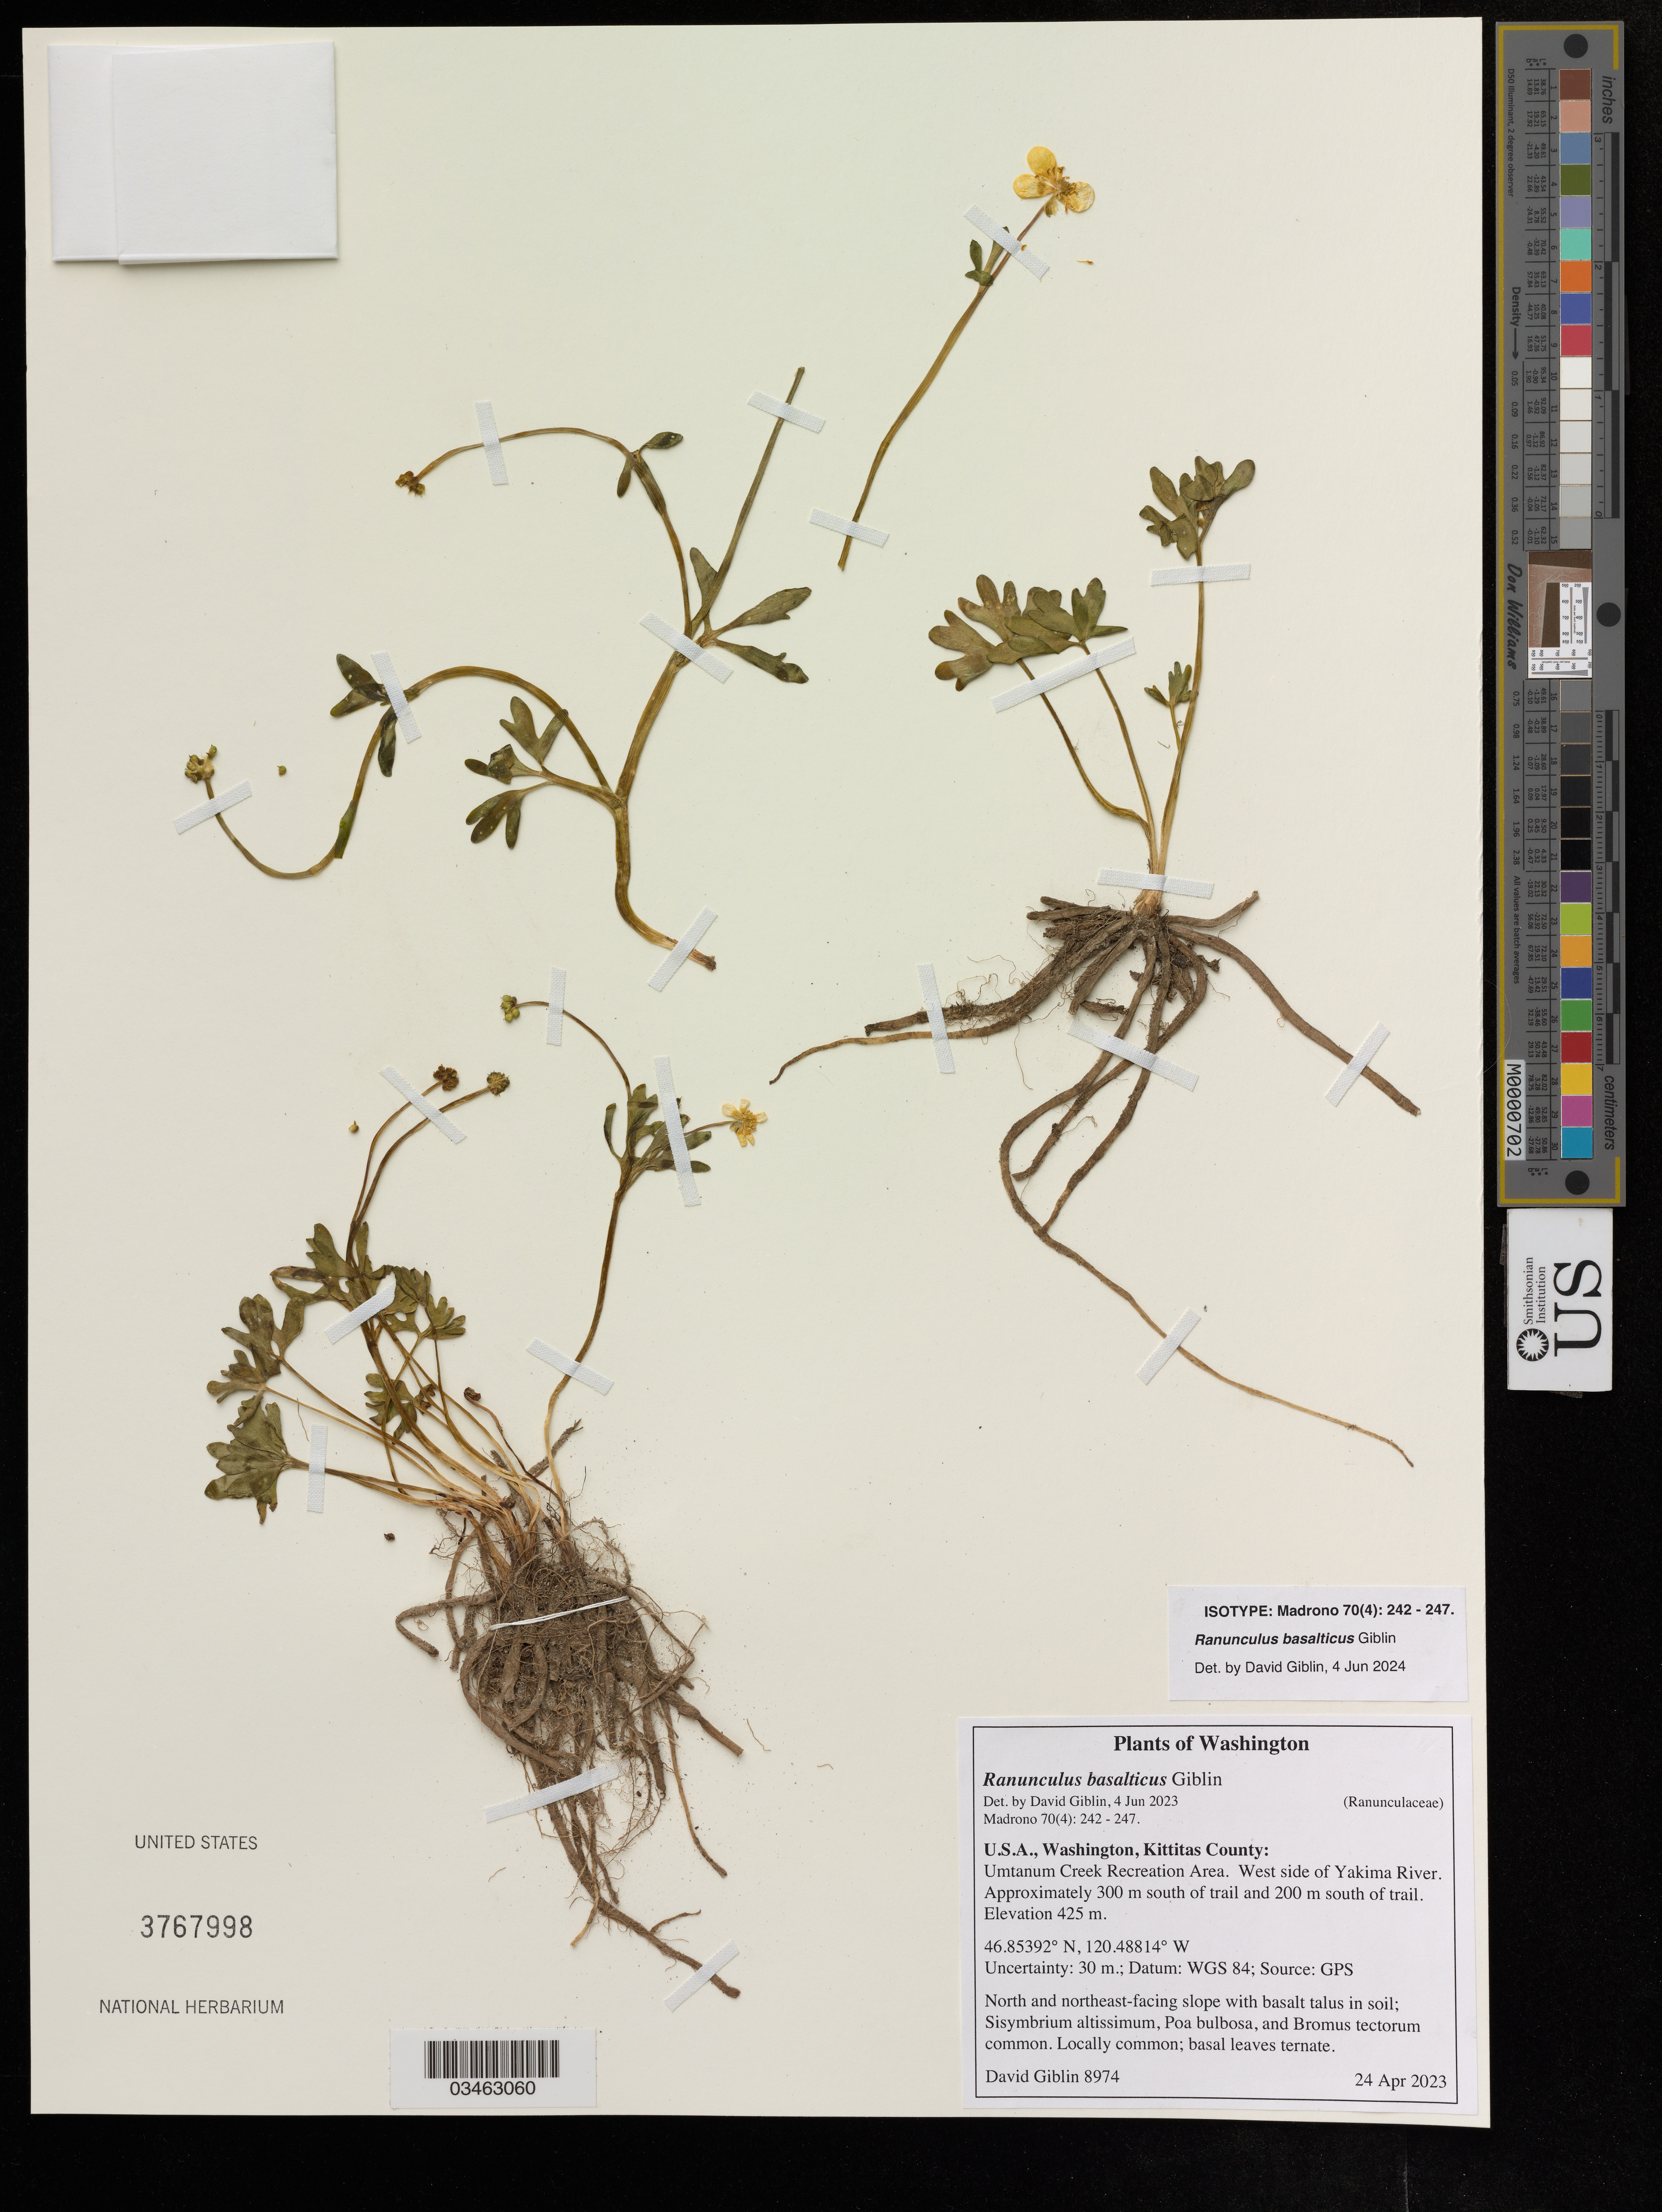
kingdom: Plantae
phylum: Tracheophyta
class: Magnoliopsida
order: Ranunculales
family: Ranunculaceae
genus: Ranunculus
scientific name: Ranunculus basalticus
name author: Giblin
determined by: Giblin, David E.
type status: Isotype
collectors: D. Giblin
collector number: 8974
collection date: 2023-04-24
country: United States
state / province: Washington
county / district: Kittitas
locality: Umtanum Creek Recreation Area. West side of Yakima River. Ca. 300 m S of trail and 200 m S of trail.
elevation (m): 425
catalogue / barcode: US 3767998